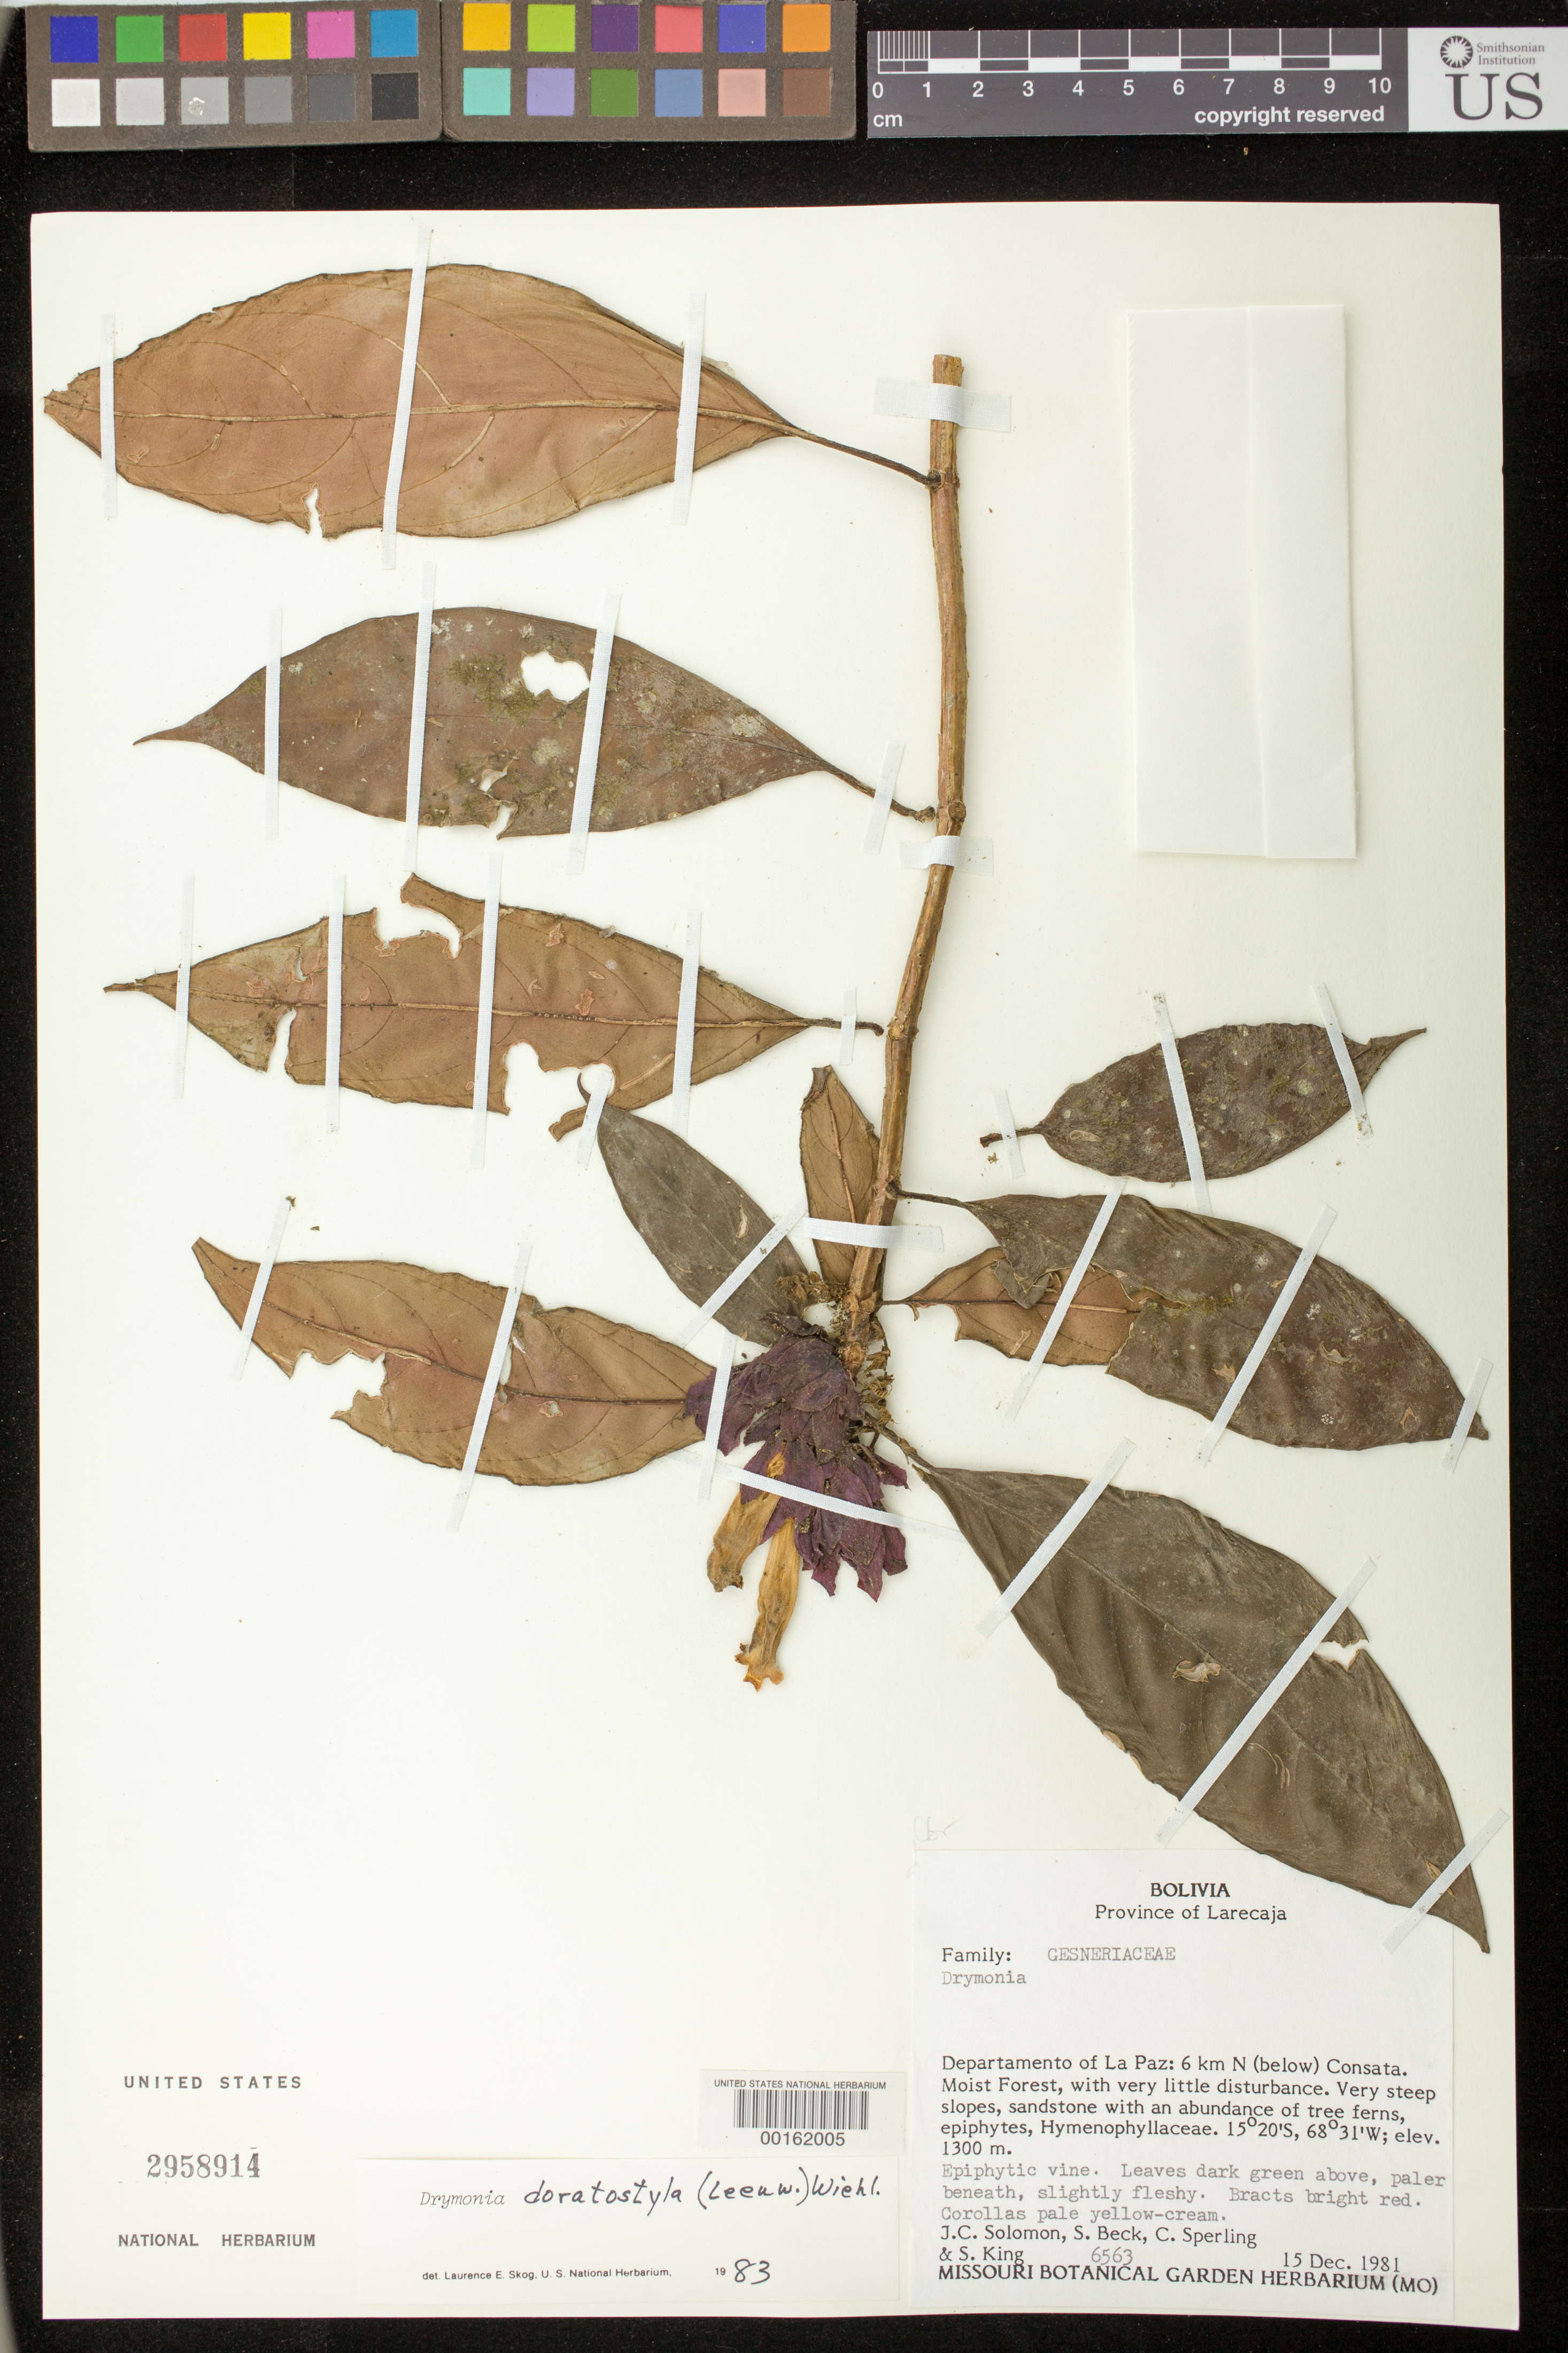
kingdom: Plantae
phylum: Tracheophyta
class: Magnoliopsida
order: Lamiales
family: Gesneriaceae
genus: Drymonia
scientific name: Drymonia doratostyla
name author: (Leeuwenb.) Wiehler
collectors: J. C. Solomon & et al.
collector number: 6563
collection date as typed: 15 Dec 1981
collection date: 1981-12-15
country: Bolivia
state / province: La Paz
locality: Prov. Larecaja, 6 km N (below) Consata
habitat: Moist forest, with very little disturbance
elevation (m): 1300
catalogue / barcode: US 2958914